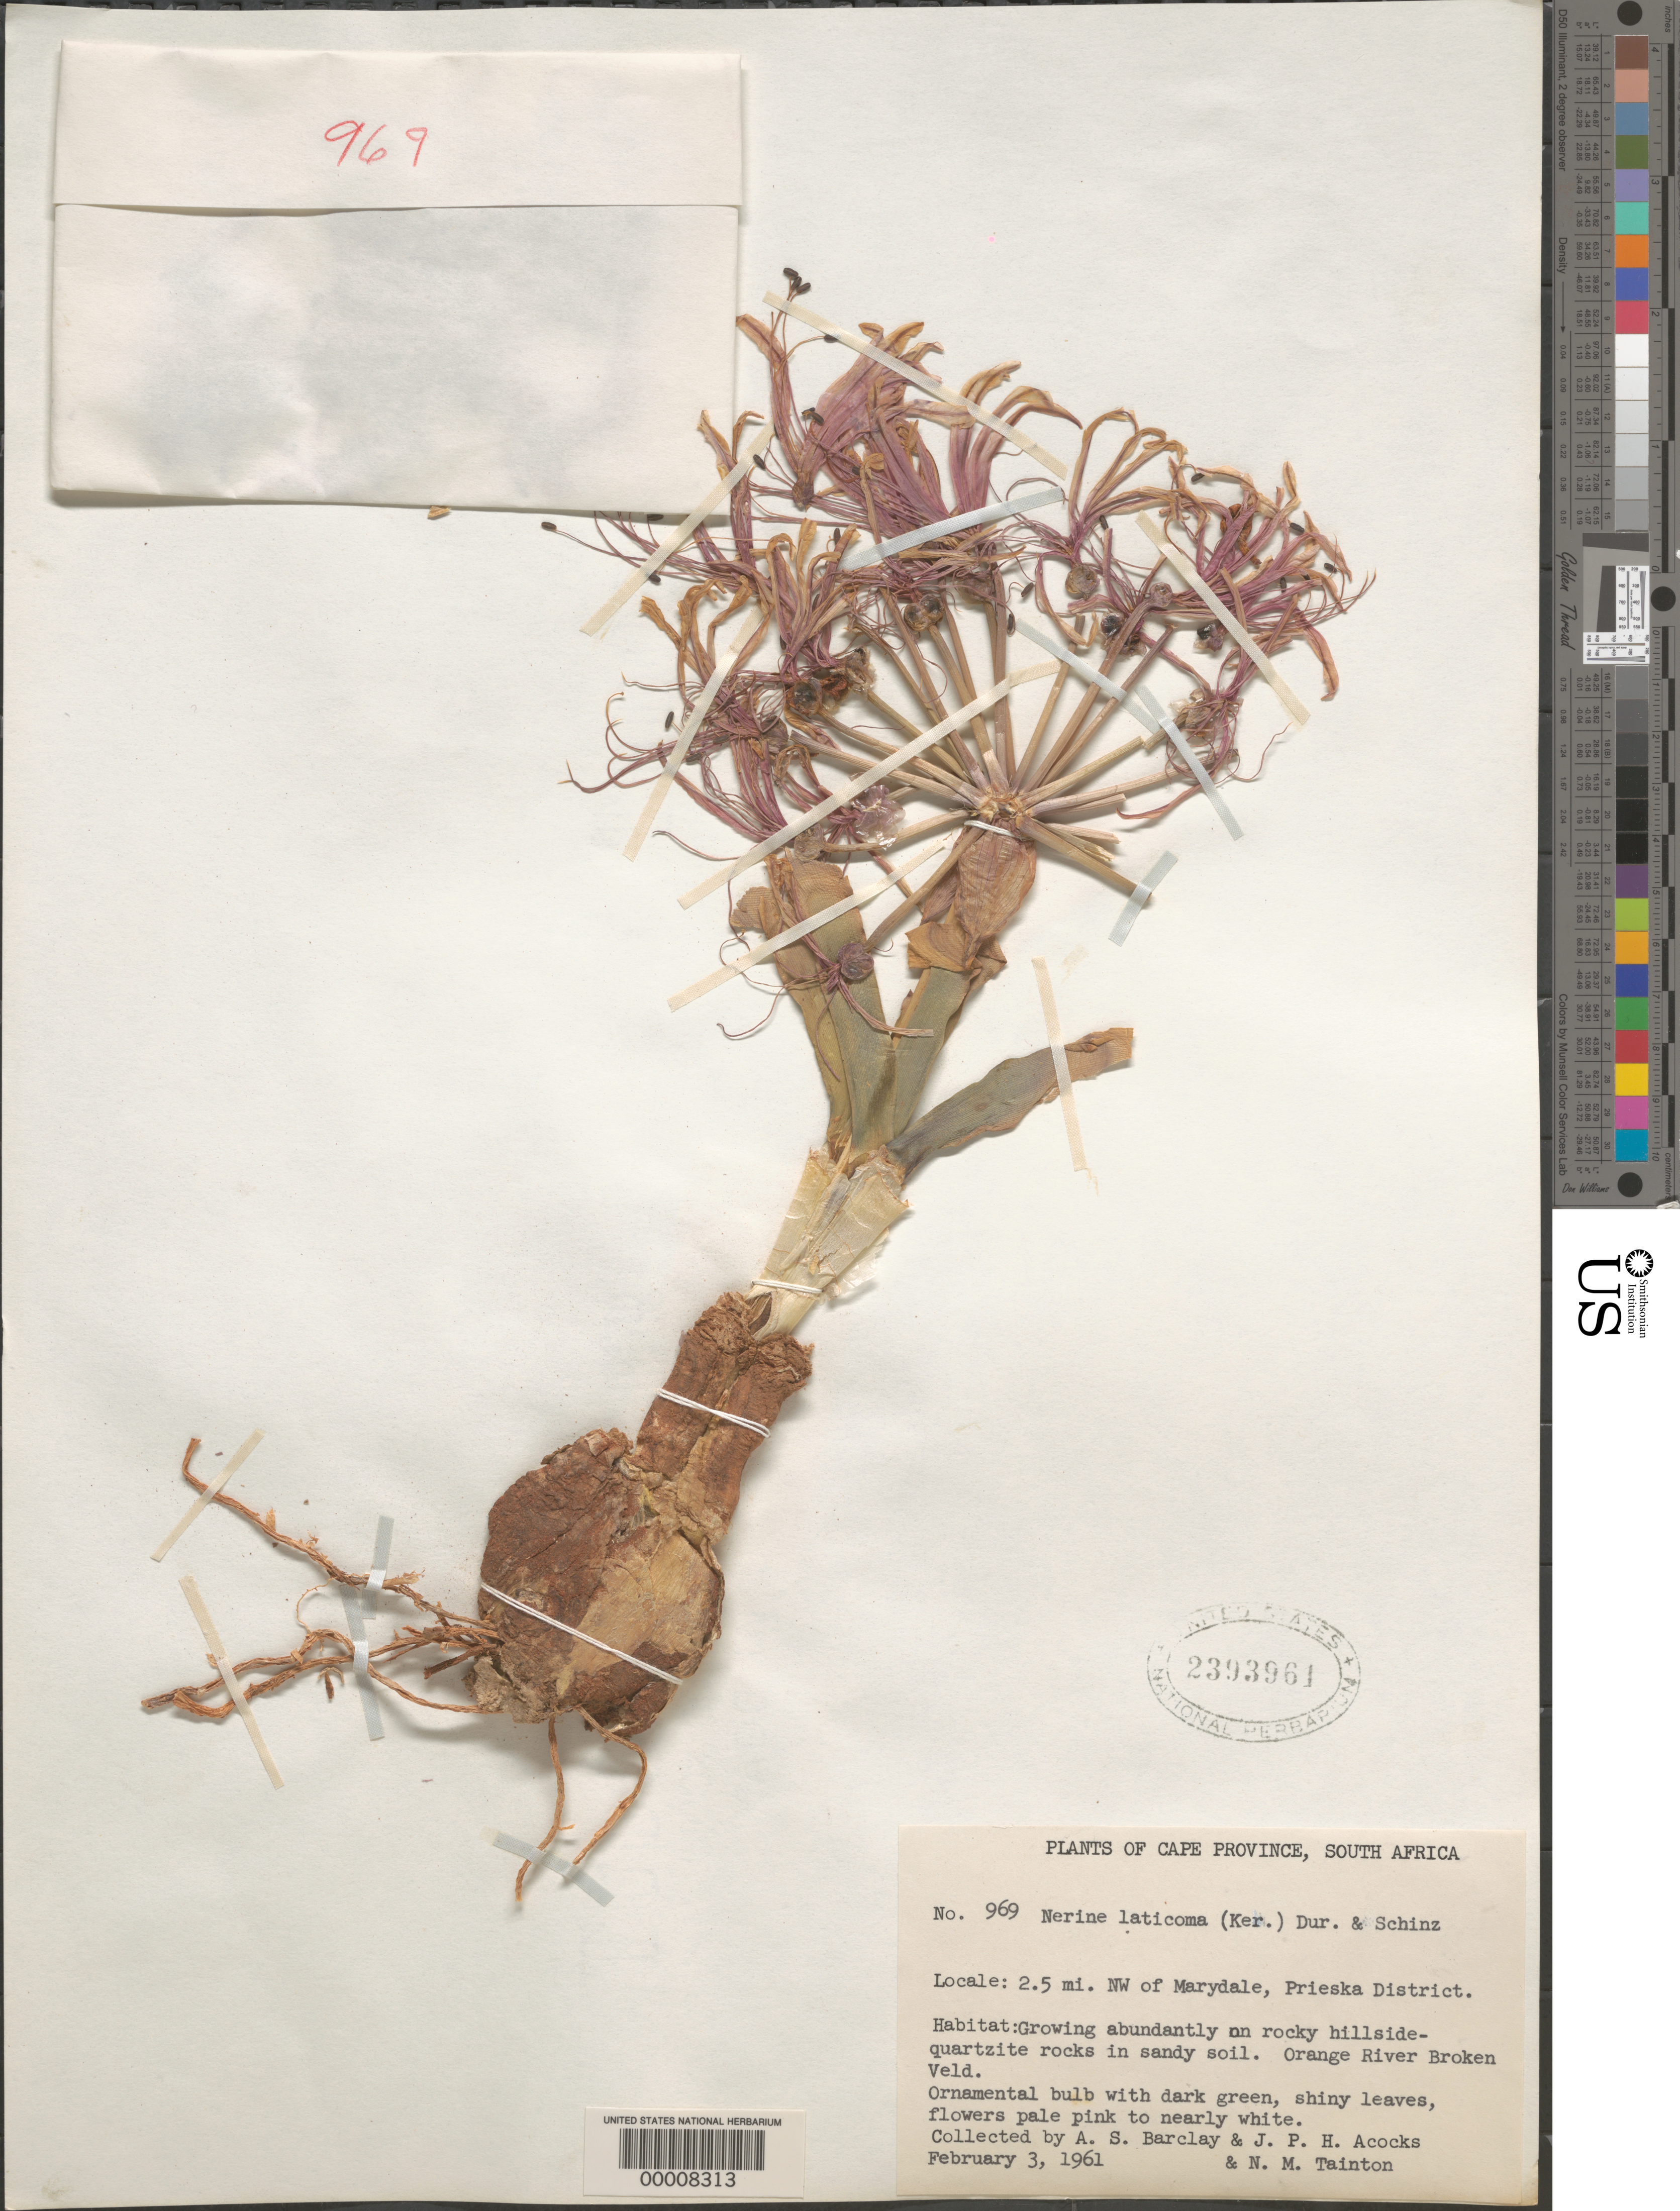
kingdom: Plantae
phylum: Tracheophyta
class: Liliopsida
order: Asparagales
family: Amaryllidaceae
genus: Nerine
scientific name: Nerine laticoma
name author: (Ker Gawl.) Durand & Schinz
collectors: A. S. Barclay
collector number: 969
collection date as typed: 03 Feb 1961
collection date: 1961-02-03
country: South Africa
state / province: Northern Cape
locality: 2.5 mi. nw of marydale. Prieska Dist.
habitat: Rocky quartzite hillside in sandy soil. orange river broken veld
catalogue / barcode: US 2393961